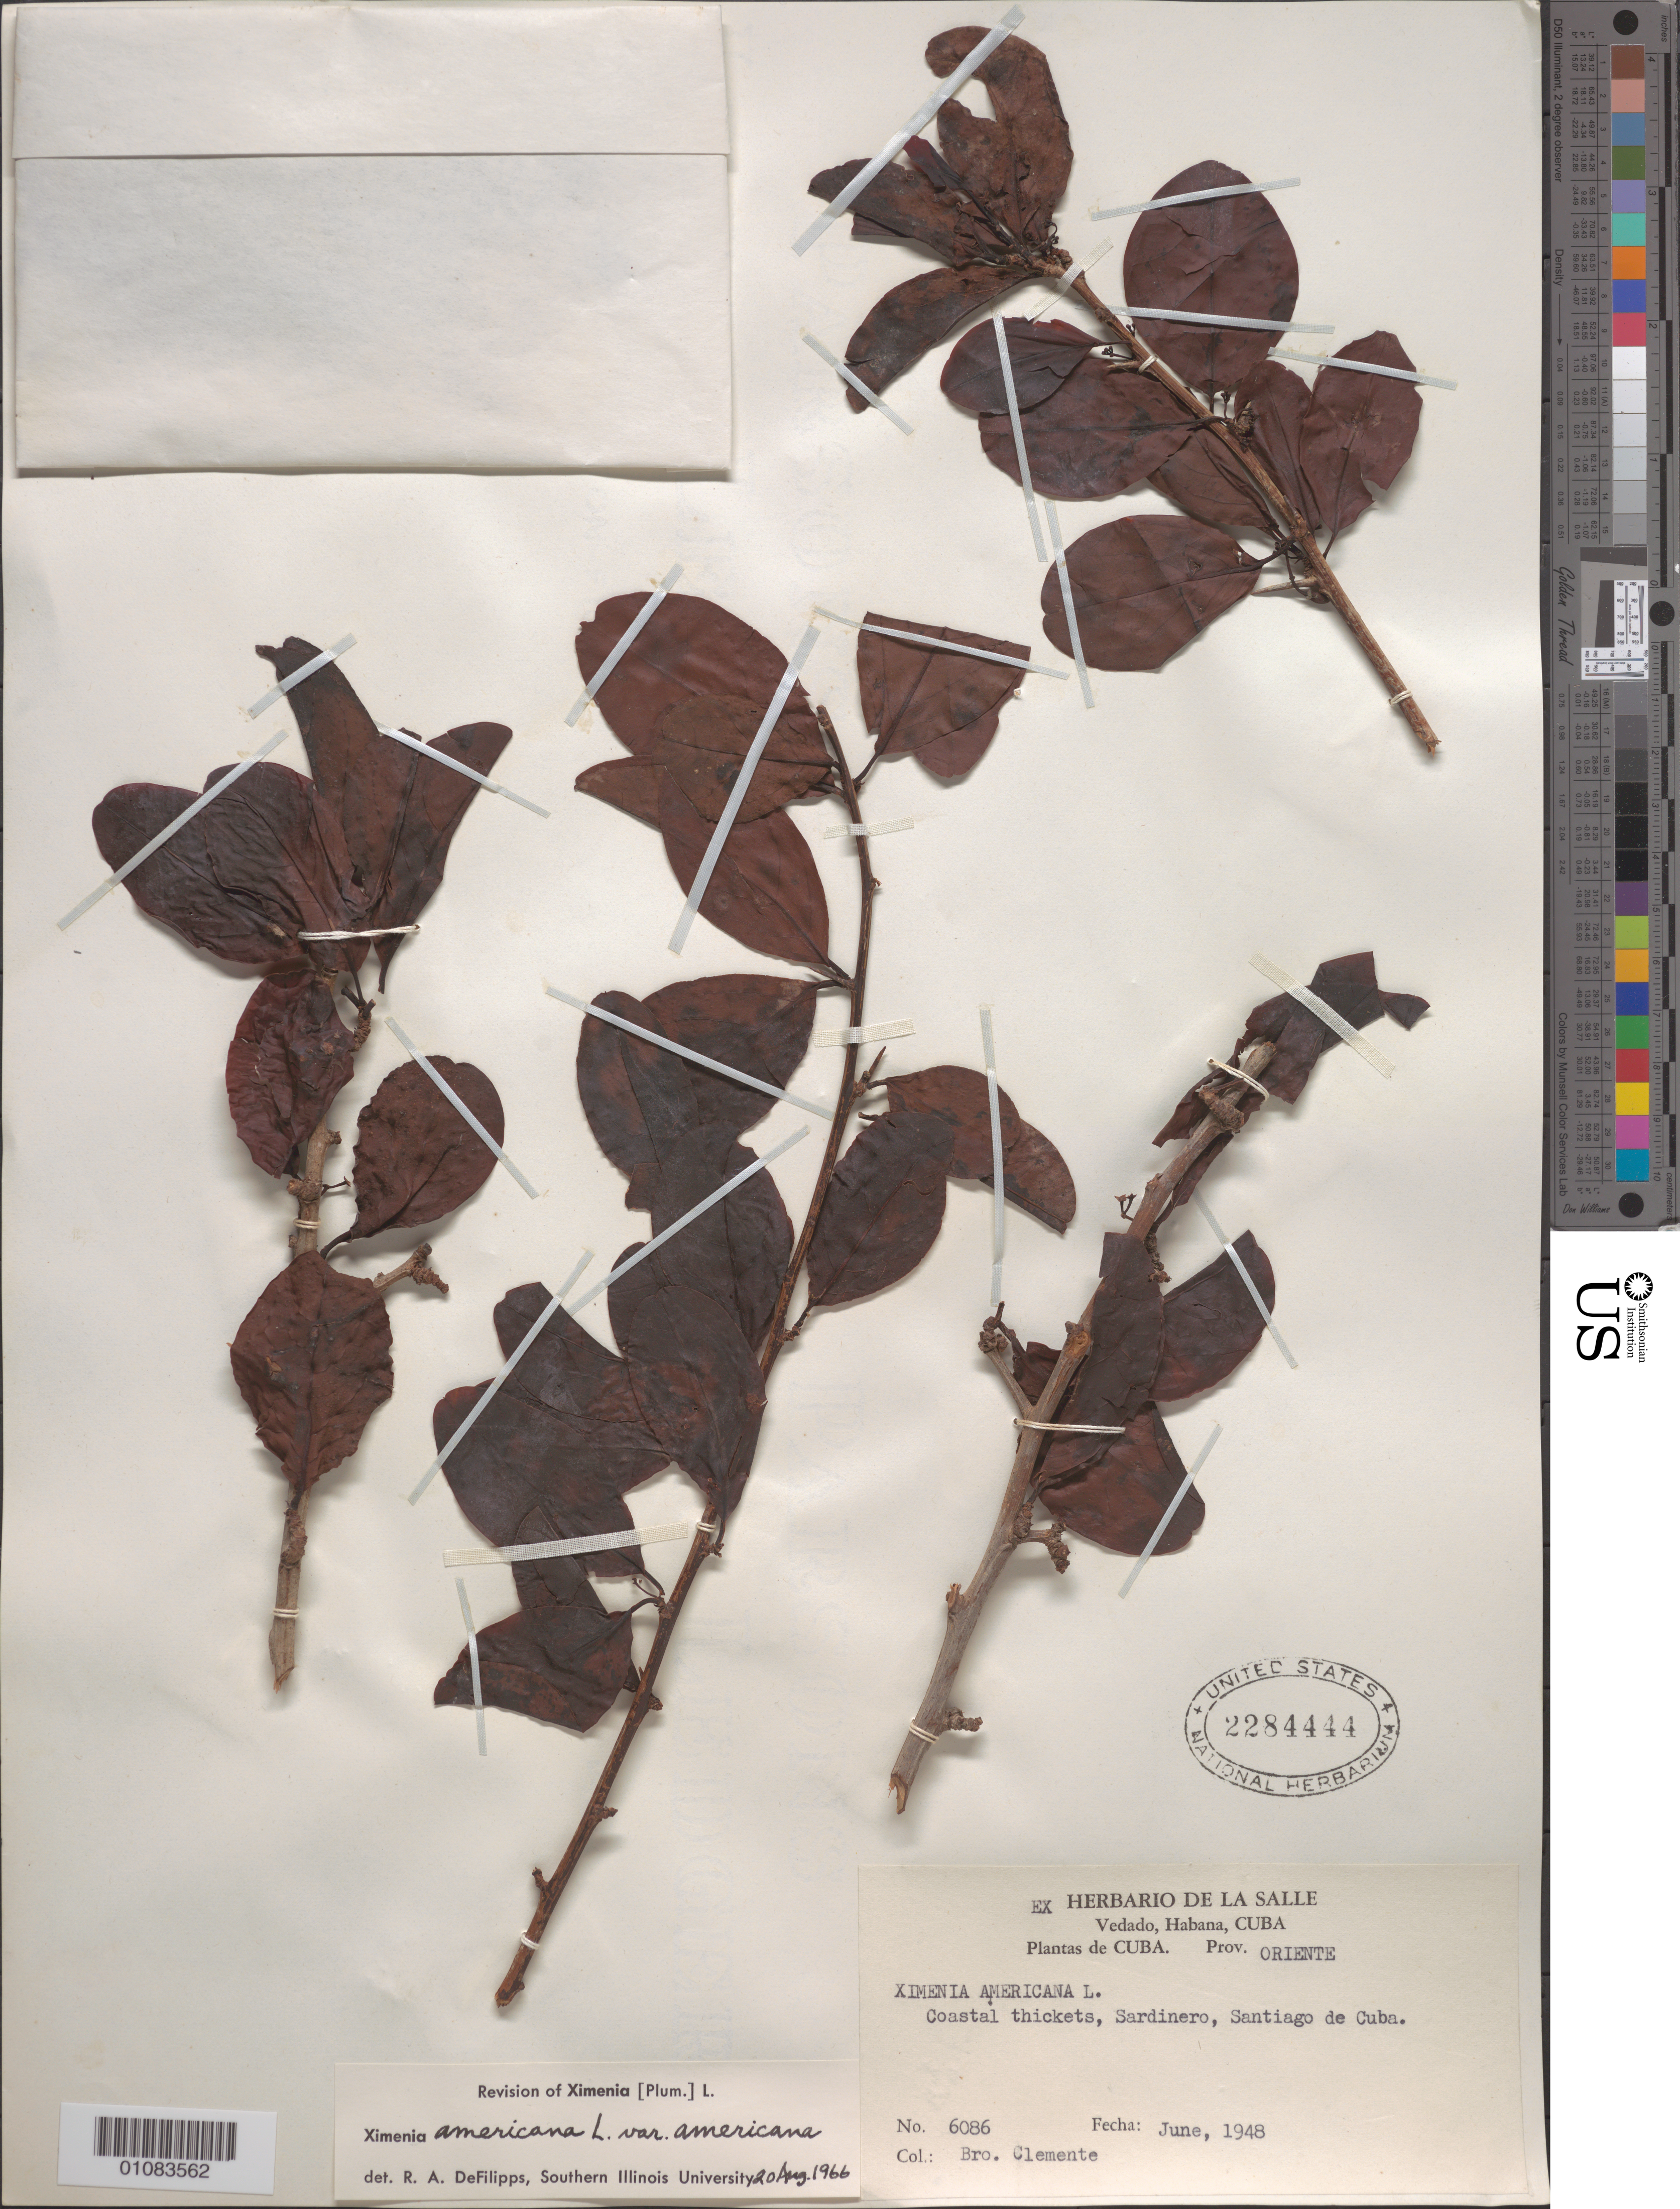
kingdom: Plantae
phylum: Tracheophyta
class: Magnoliopsida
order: Santalales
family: Ximeniaceae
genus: Ximenia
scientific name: Ximenia americana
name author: L.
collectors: Bro. Clemente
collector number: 6086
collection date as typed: Jun 1948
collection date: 1948-06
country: Cuba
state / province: Santiago de Cuba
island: Cuba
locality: Oriente, Santiago de Cuba, Sardinero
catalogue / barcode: US 2284444